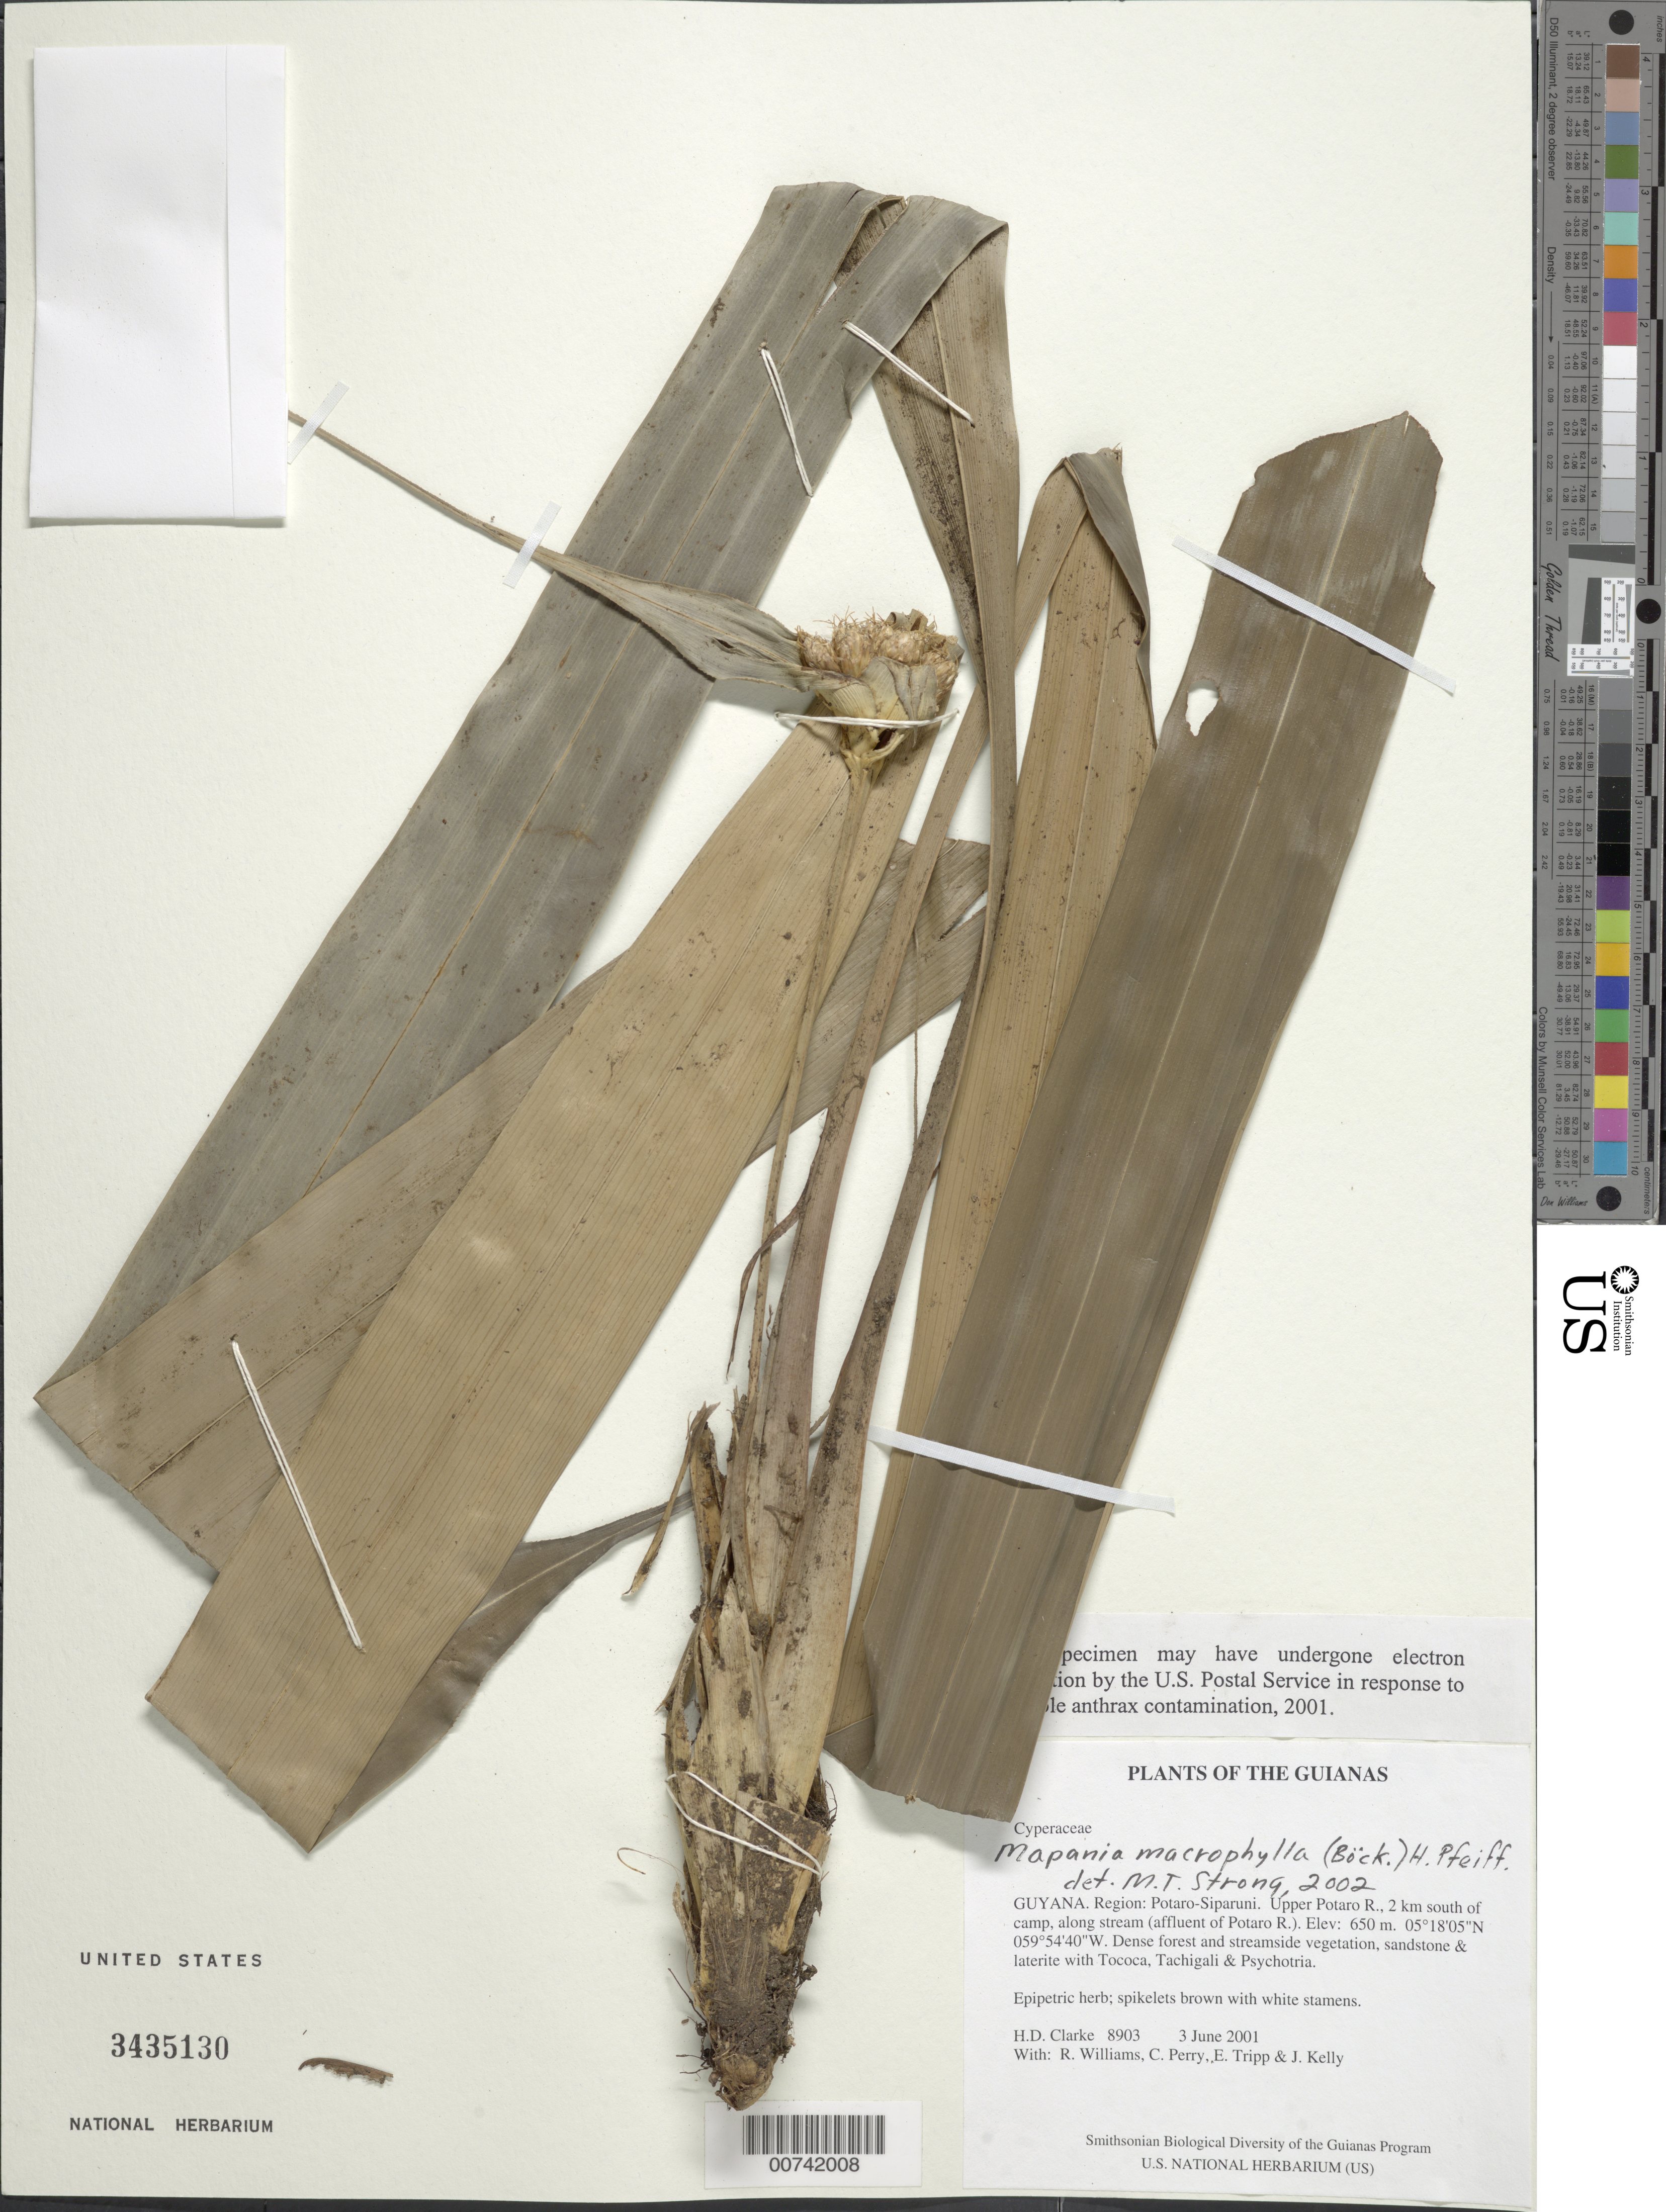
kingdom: Plantae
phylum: Tracheophyta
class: Liliopsida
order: Poales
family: Cyperaceae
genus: Mapania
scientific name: Mapania macrophylla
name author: (Boeckeler) H. Pfeiff.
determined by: Strong, M. T., (US), Smithsonian Institution - National Museum of Natural History (UNITED STATES)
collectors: H. D. Clarke, R. Williams, C. Perry, E. Tripp & J. Kelly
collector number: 8903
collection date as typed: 3 June 2001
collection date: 2001-06-03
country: Guyana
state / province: Potaro-Siparuni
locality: Upper Potaro R., 2 km south of camp, along stream (affluent of Potaro R.)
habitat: Dense forest and streamside vegetation, sandstone & laterite with Tococa, Tachigali & Psychotria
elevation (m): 650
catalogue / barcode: US 3435130